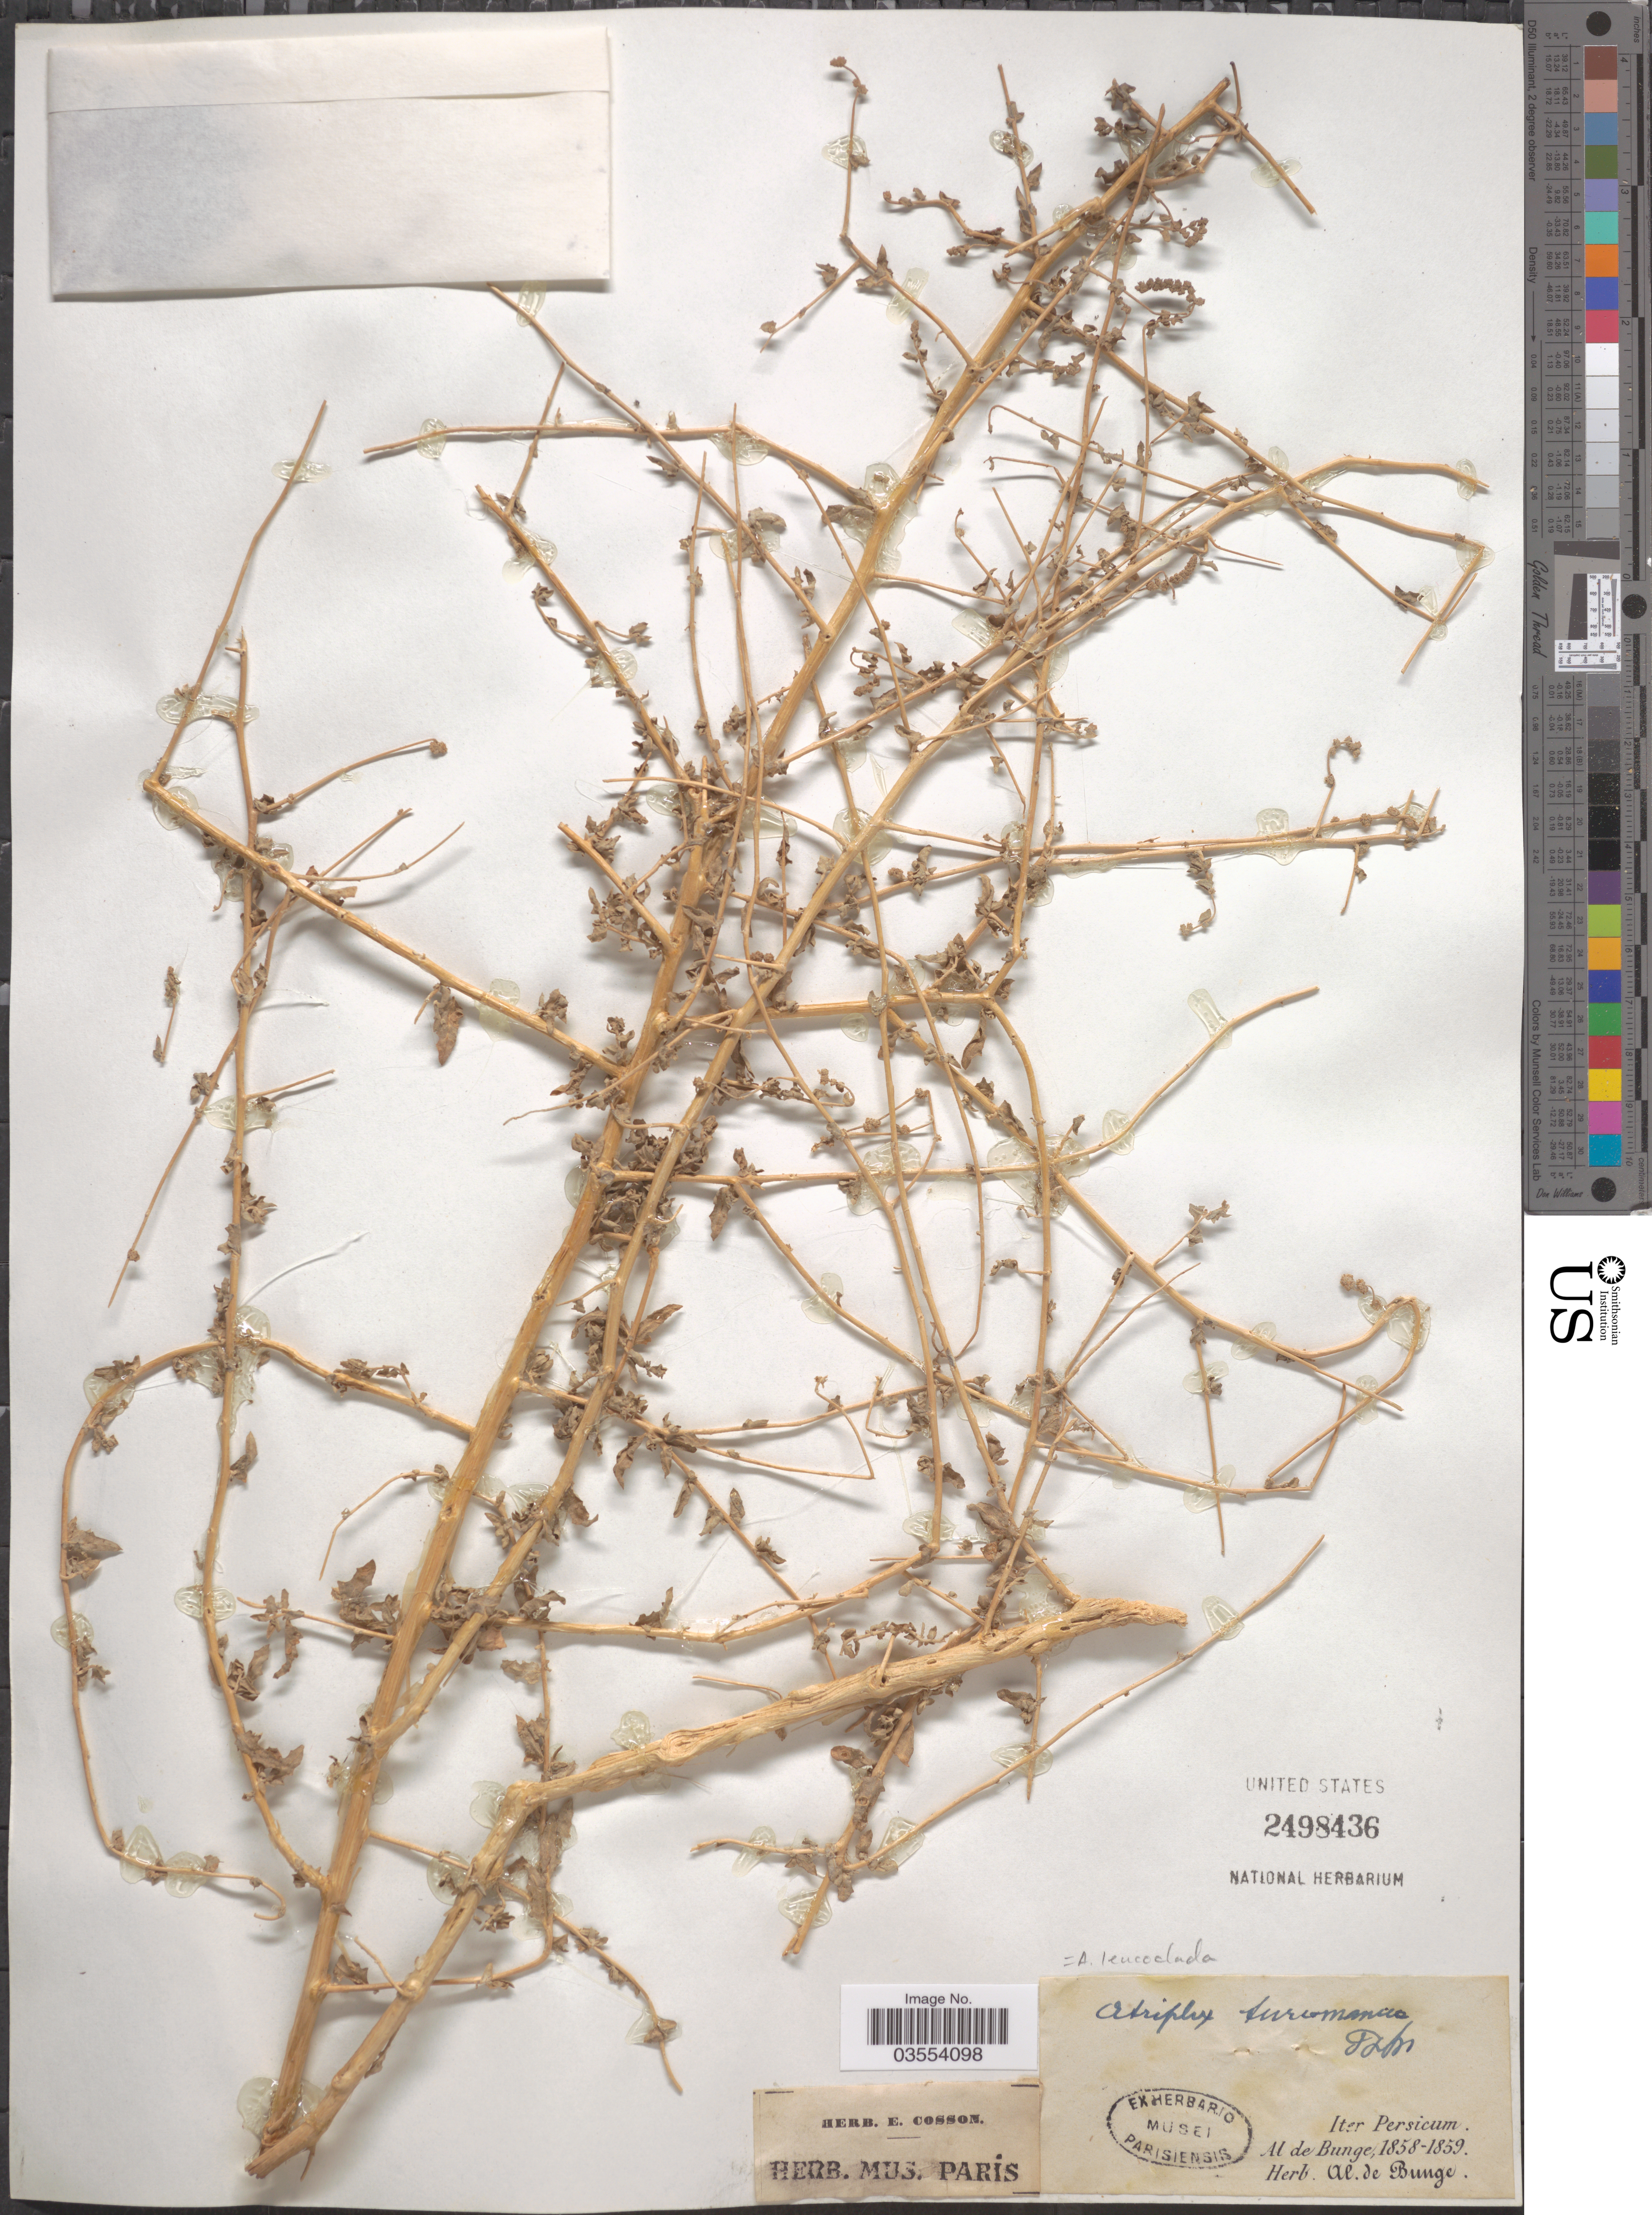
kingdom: Plantae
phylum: Tracheophyta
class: Magnoliopsida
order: Caryophyllales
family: Amaranthaceae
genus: Atriplex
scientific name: Atriplex leucoclada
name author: Boiss.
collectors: A. de Bunge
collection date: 1858/1859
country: Iran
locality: Iter Persicum.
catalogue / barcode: US 2498436